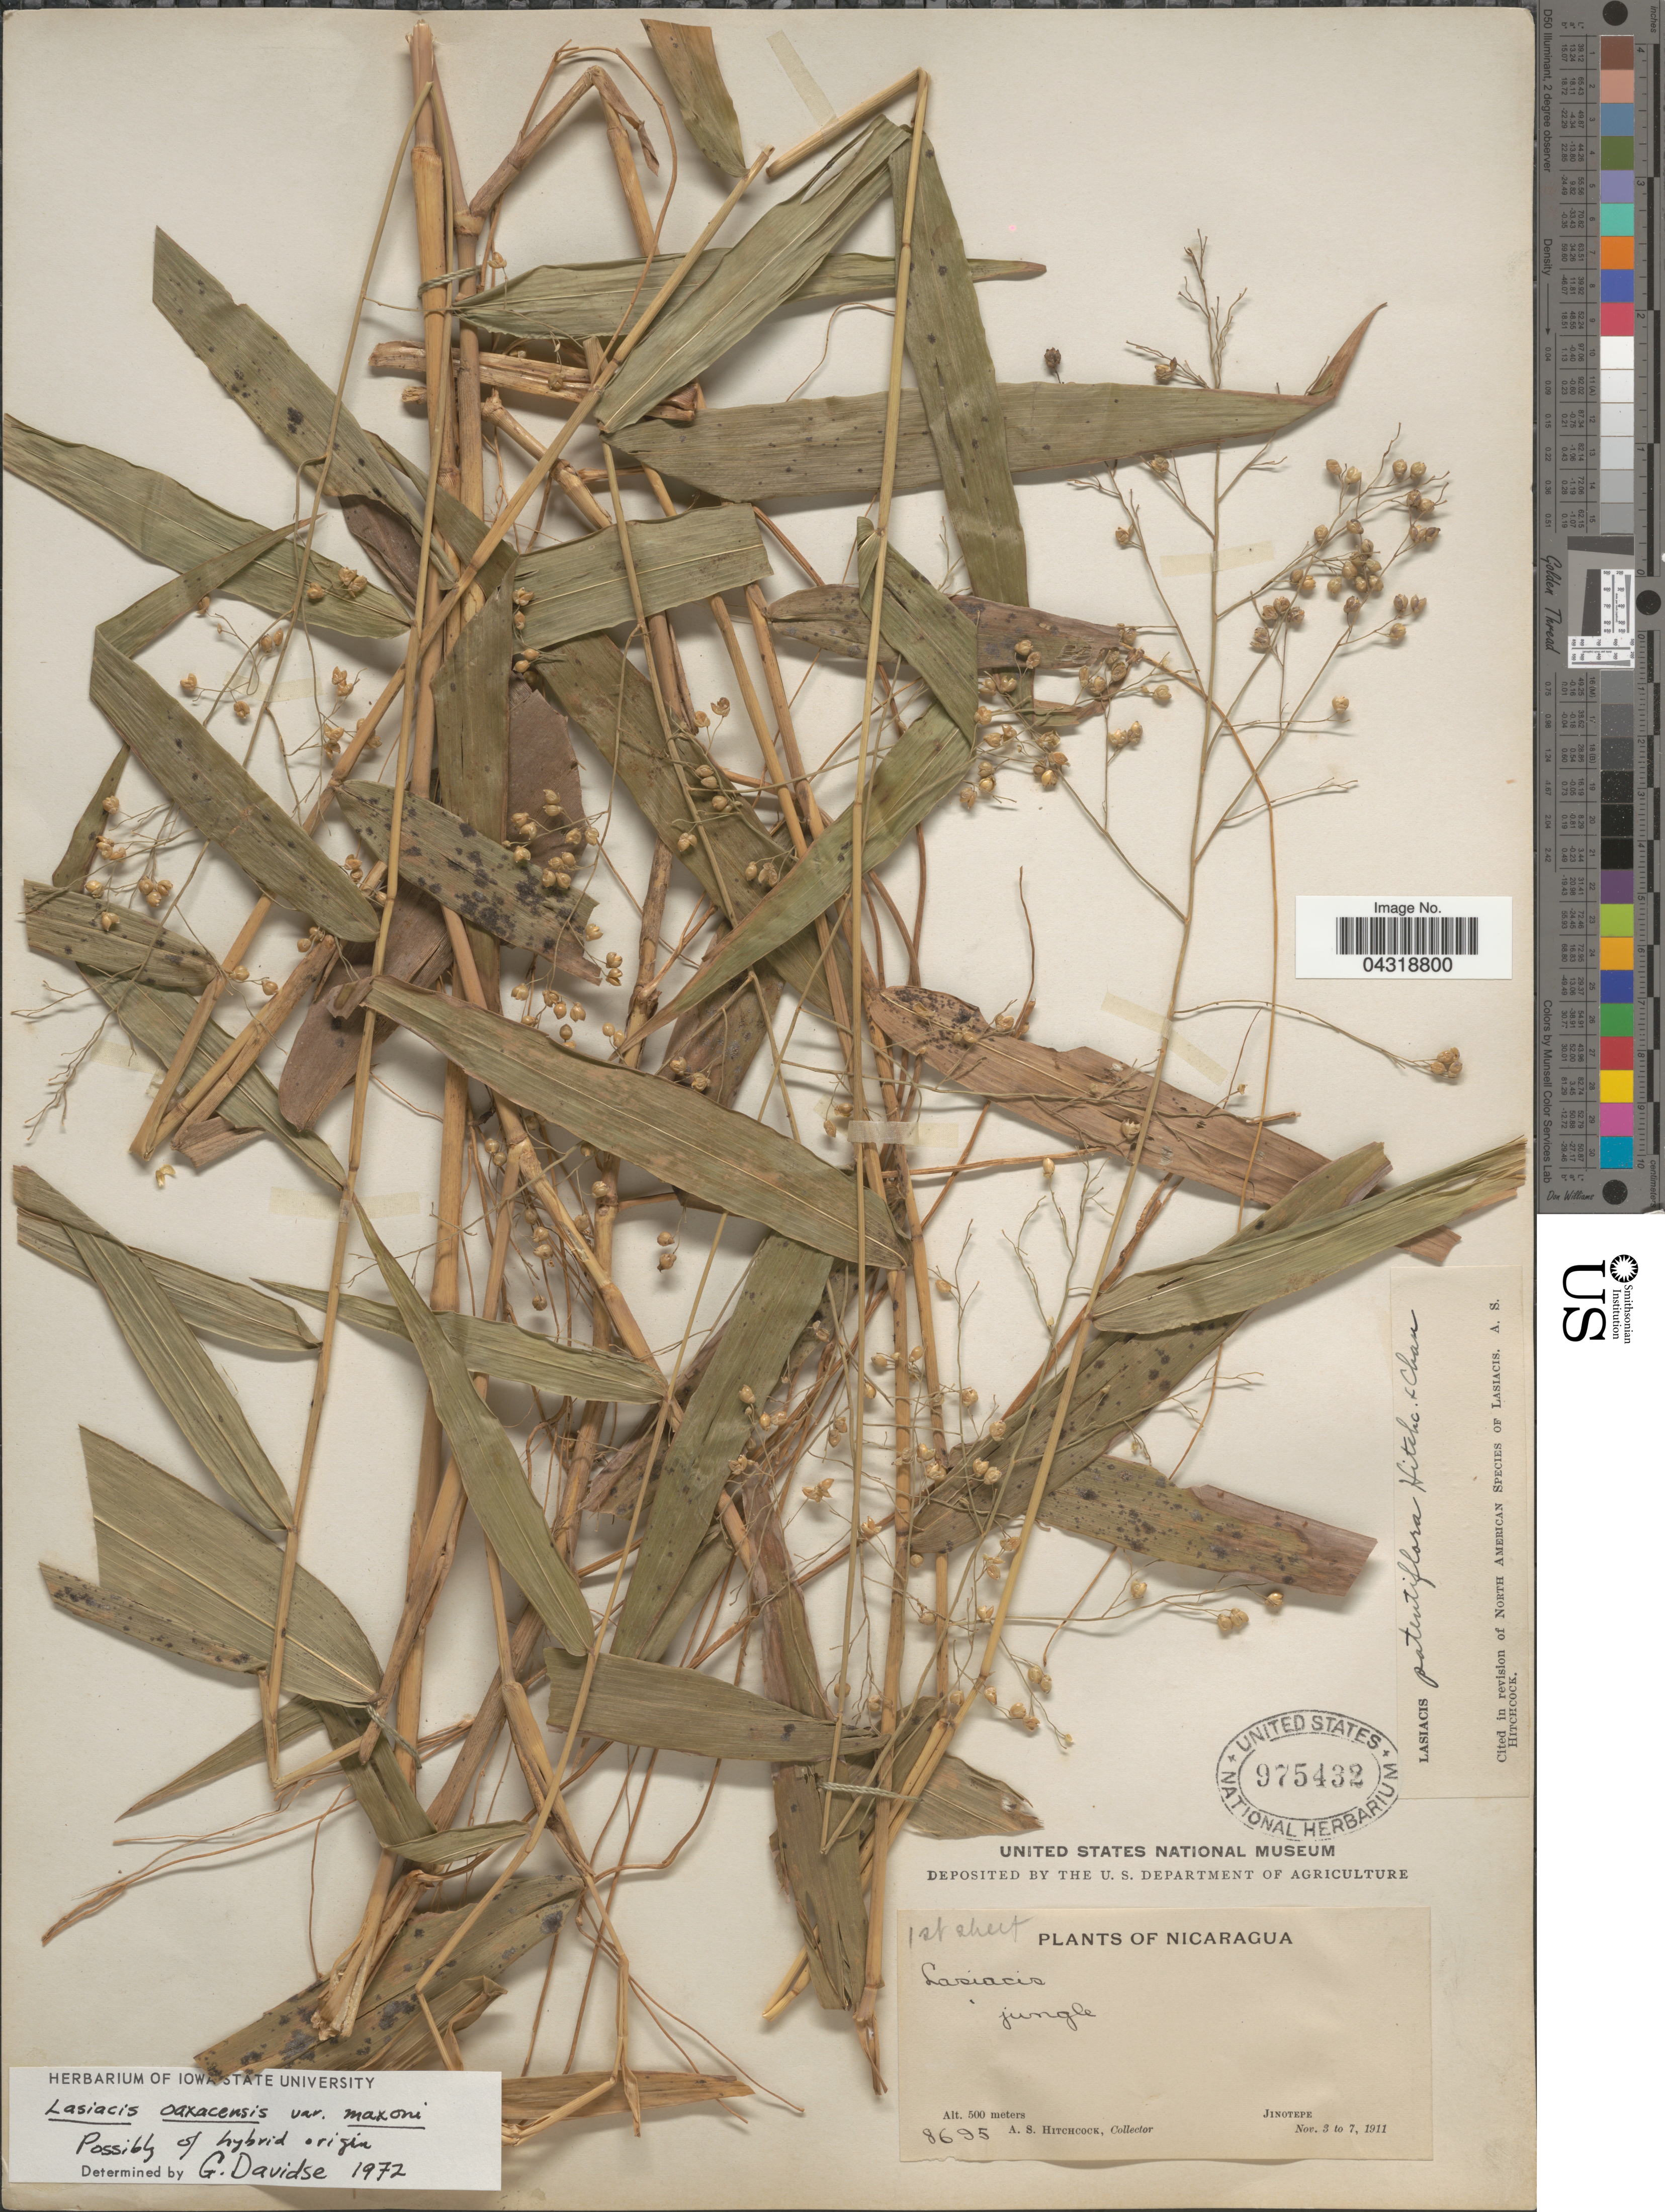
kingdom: Plantae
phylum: Tracheophyta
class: Liliopsida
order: Poales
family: Poaceae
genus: Lasiacis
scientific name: Lasiacis oaxacensis var. maxonii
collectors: A. S. Hitchcock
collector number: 8695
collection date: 1911-11-03/1911-11-07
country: Nicaragua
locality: Jinotepe.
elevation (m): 500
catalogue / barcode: US 975432